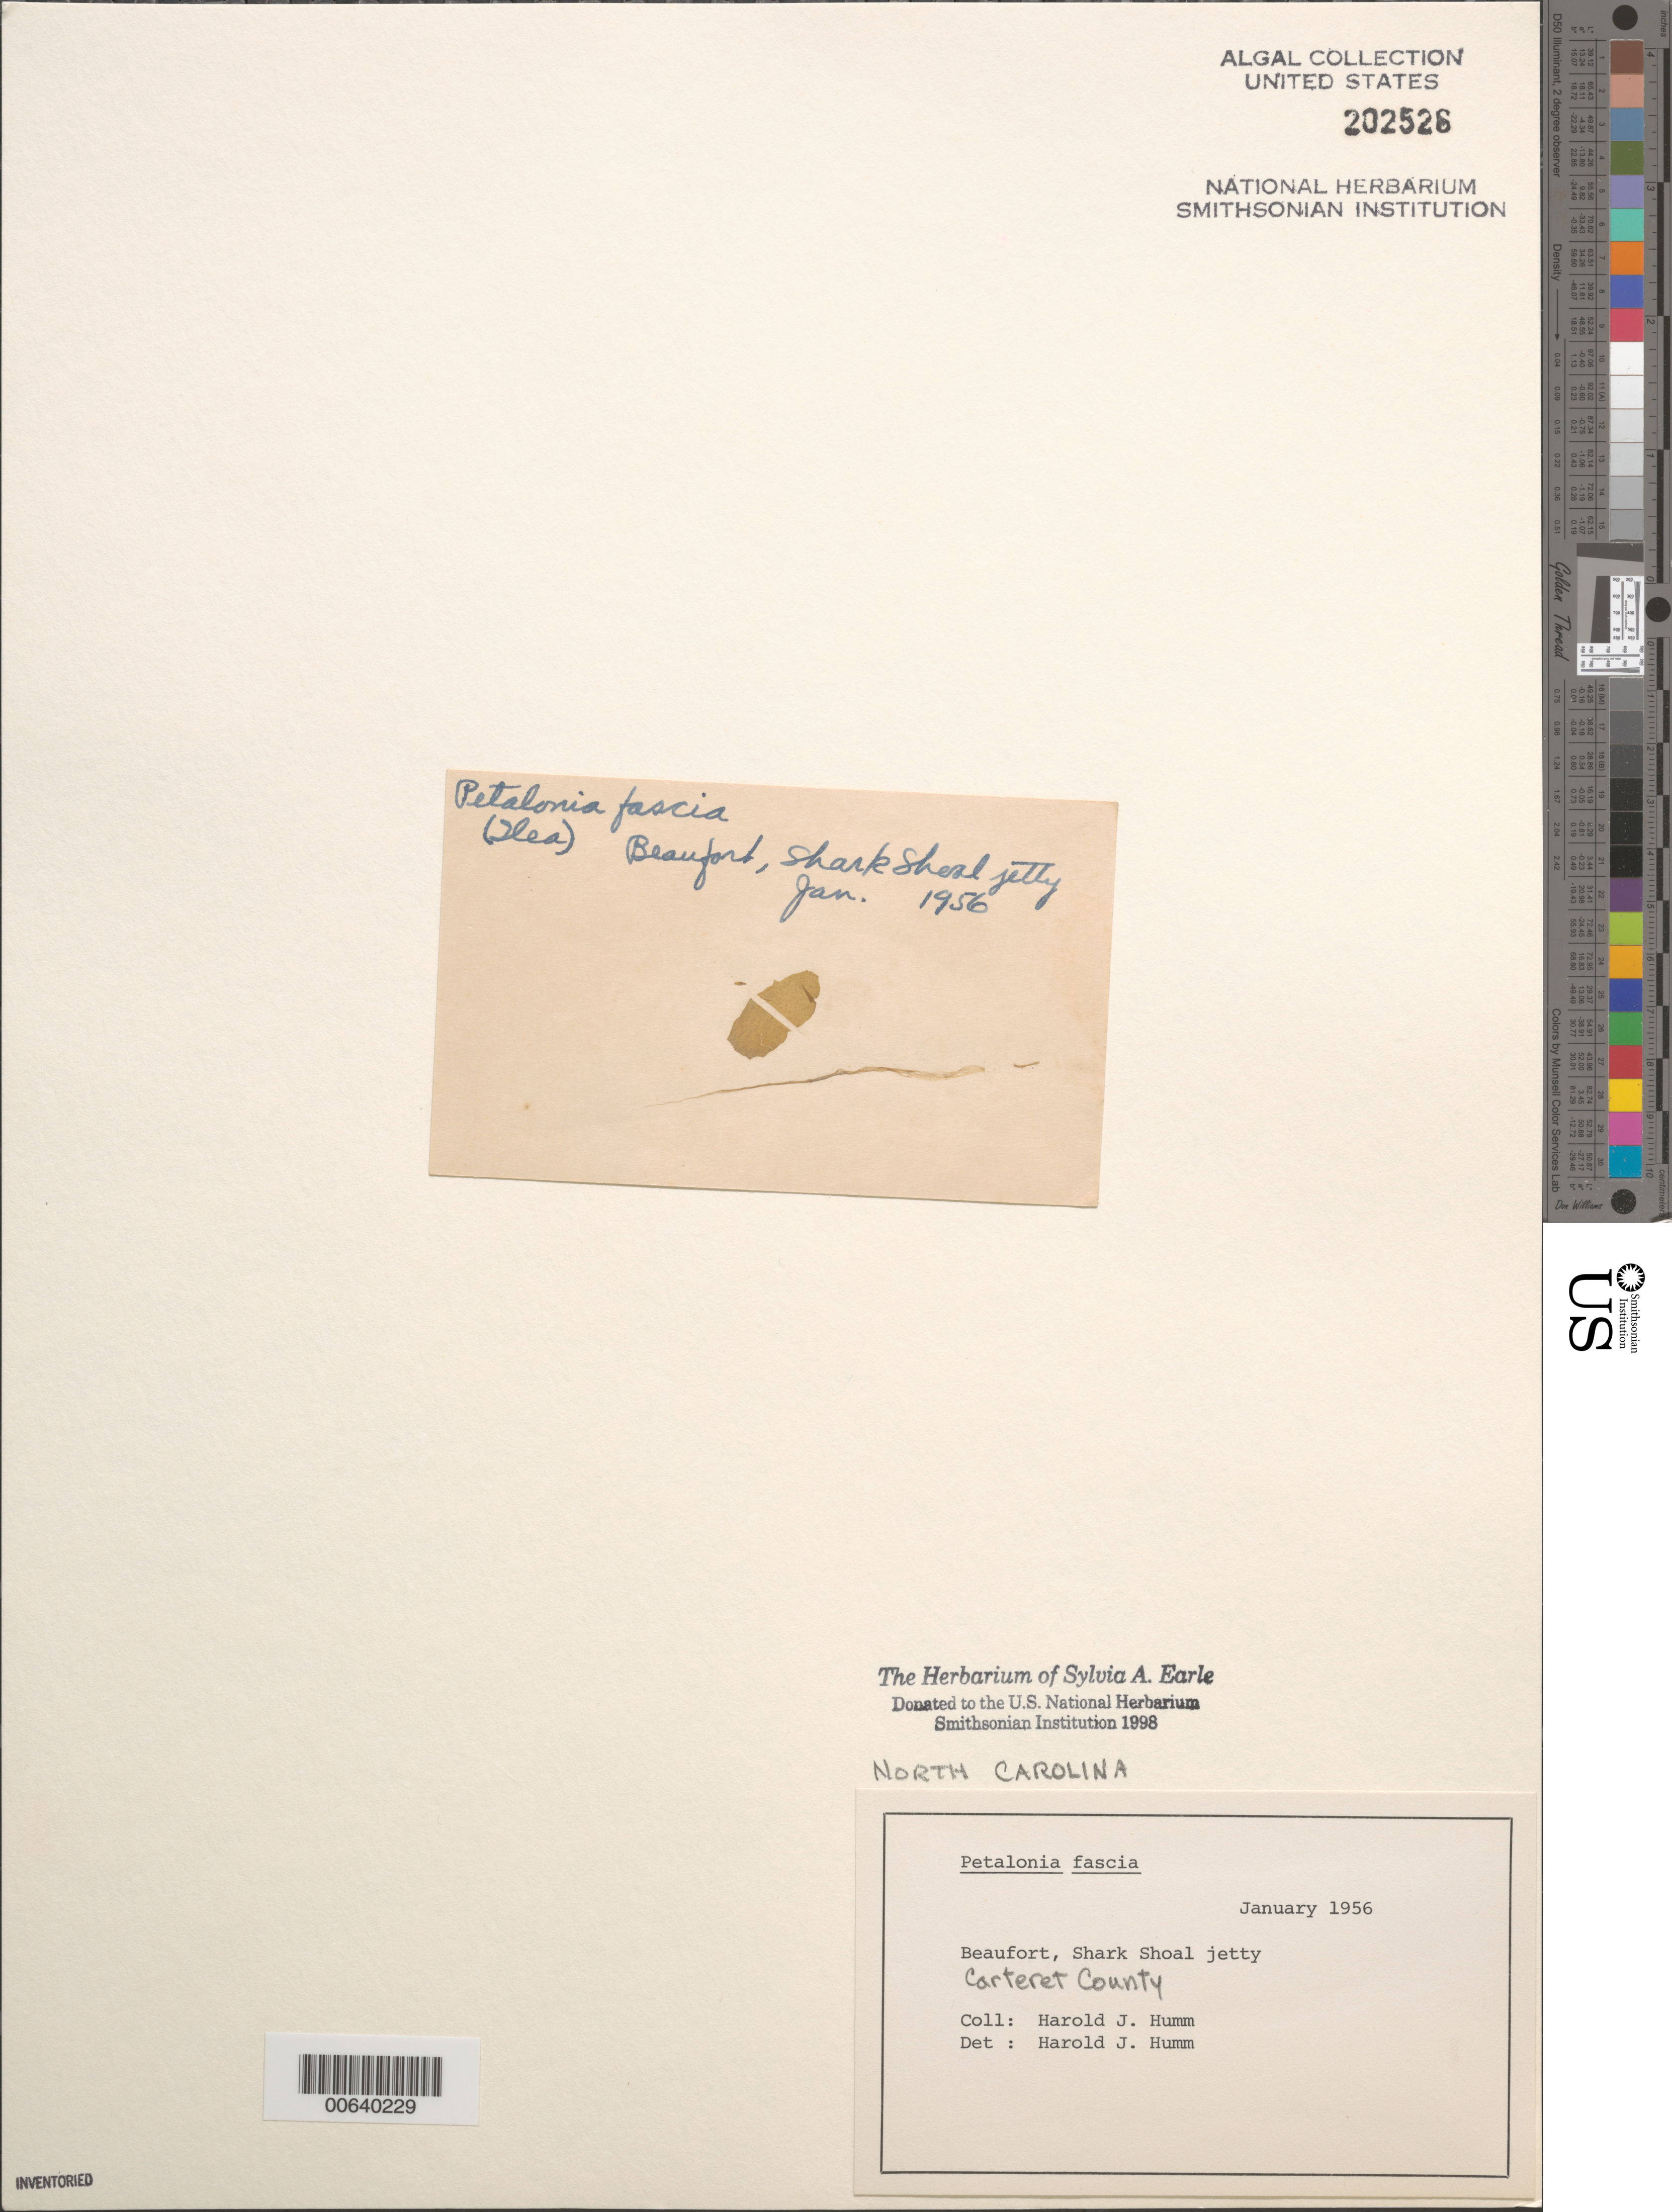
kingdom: Chromista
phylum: Ochrophyta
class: Phaeophyceae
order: Scytosiphonales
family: Scytosiphonaceae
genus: Petalonia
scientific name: Petalonia fascia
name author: (O.F. Müller) Kuntze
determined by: Humm, Harold J.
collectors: H. J. Humm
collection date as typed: Jan 1956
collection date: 1956-01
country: United States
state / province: North Carolina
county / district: Carteret County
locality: Beaufort, Shark Shoal jetty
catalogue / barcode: US 202526